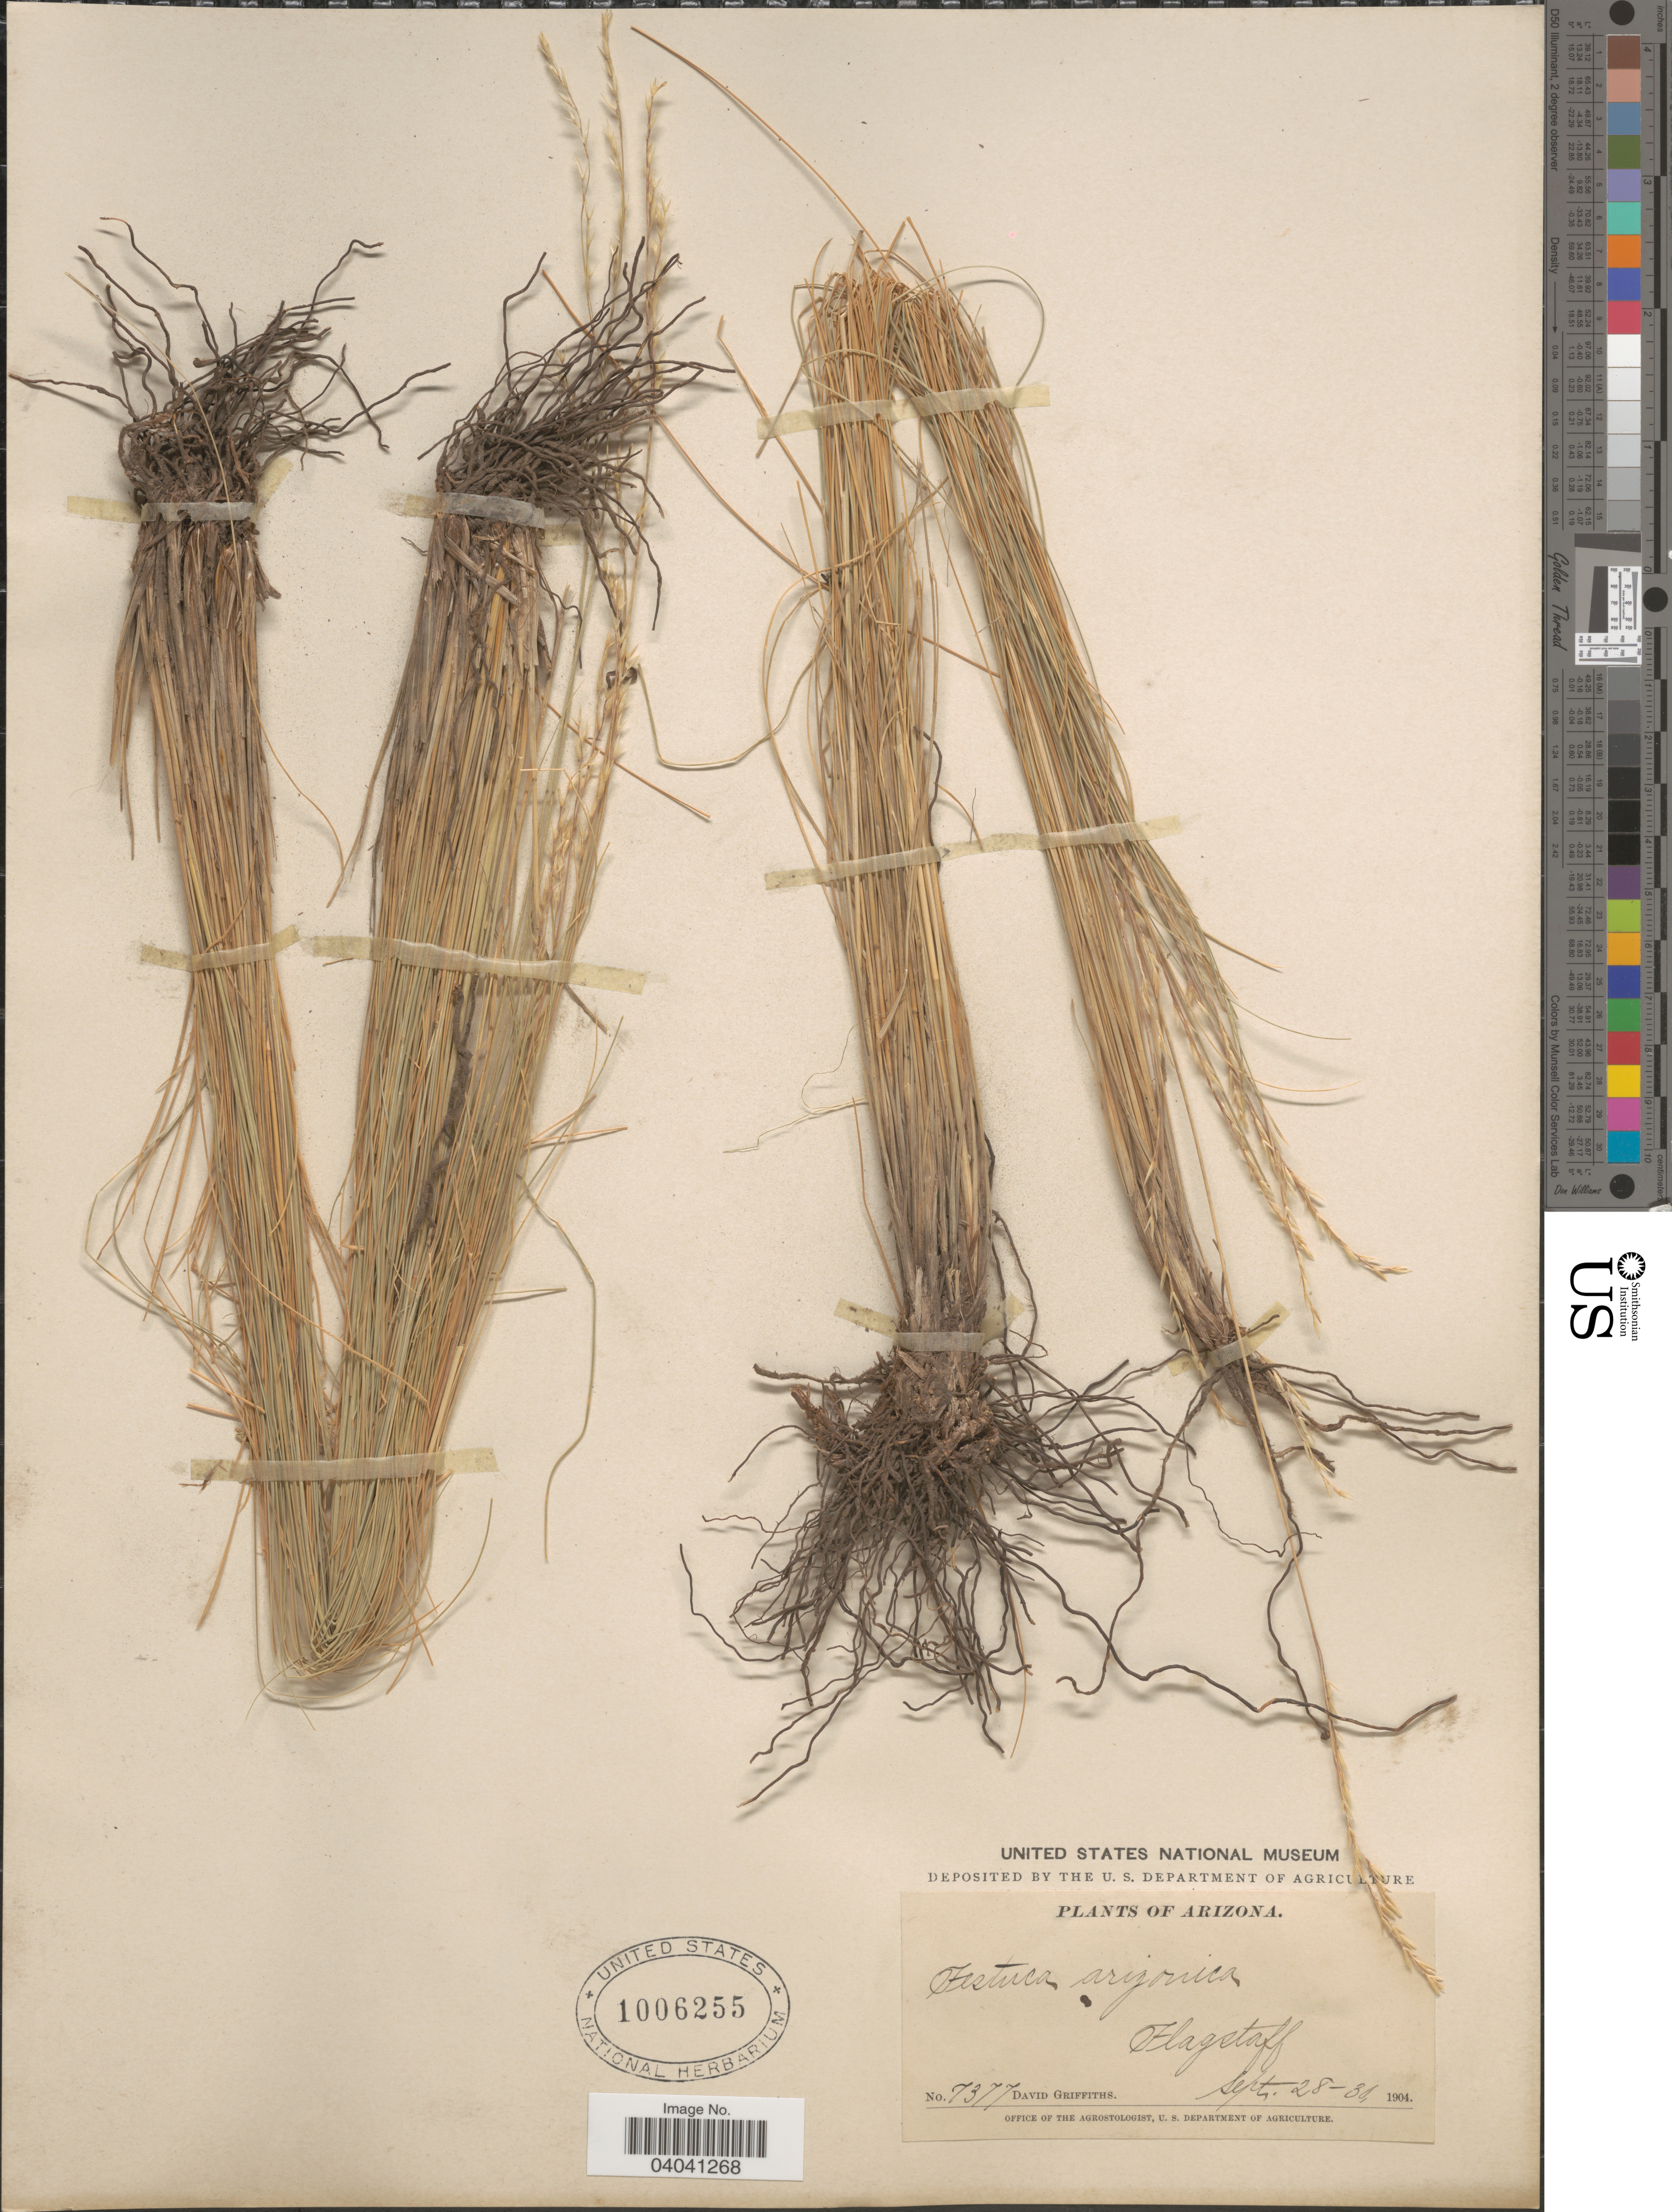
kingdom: Plantae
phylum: Tracheophyta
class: Liliopsida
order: Poales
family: Poaceae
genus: Festuca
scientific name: Festuca arizonica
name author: Vasey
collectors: D. Griffiths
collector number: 7377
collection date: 1904-09-28/1904-09-30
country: United States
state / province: Arizona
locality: Flagstaff.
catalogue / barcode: US 1006255